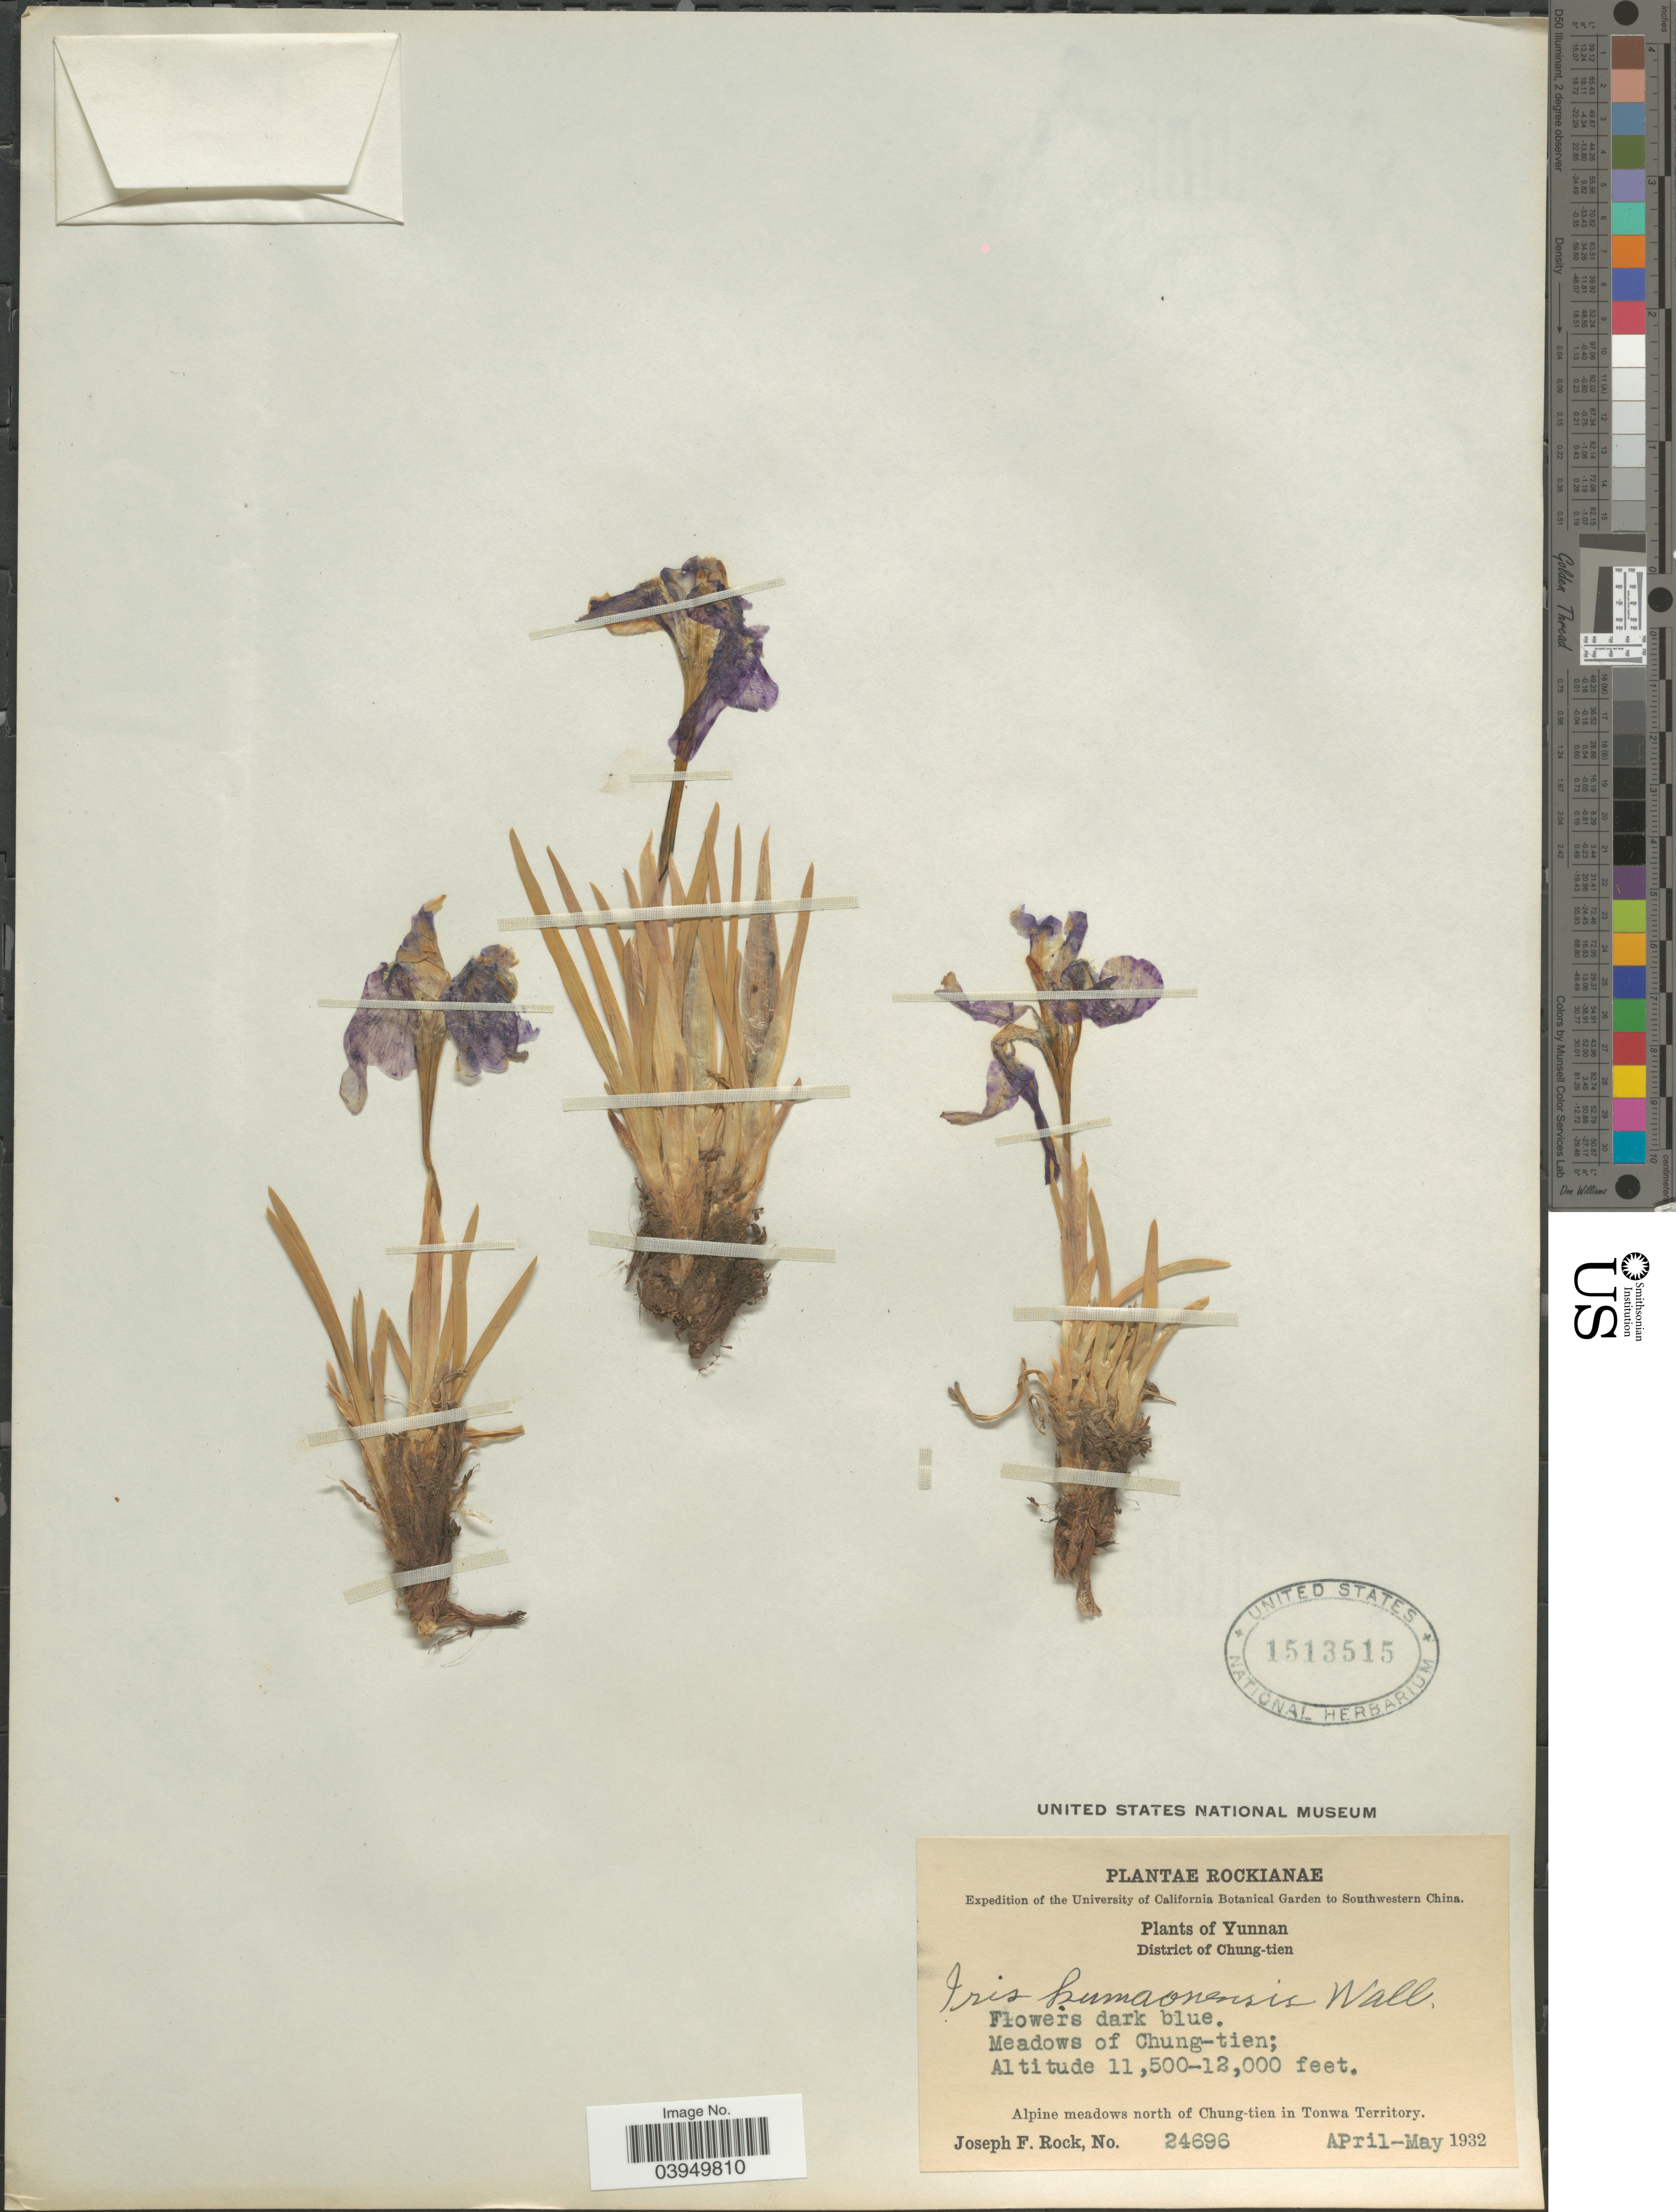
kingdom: Plantae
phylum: Tracheophyta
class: Liliopsida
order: Asparagales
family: Iridaceae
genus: Iris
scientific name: Iris kemaonensis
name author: Wall. ex D. Don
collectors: J. F. Rock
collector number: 24696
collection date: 1932-04/1932-05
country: China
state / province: Yunnan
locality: Southwestern China. District of Chung-tien. Meadows of Chung-tien. Alpine meadows north of Chung-tien in Tonwa Territory.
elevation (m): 3505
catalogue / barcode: US 1513515